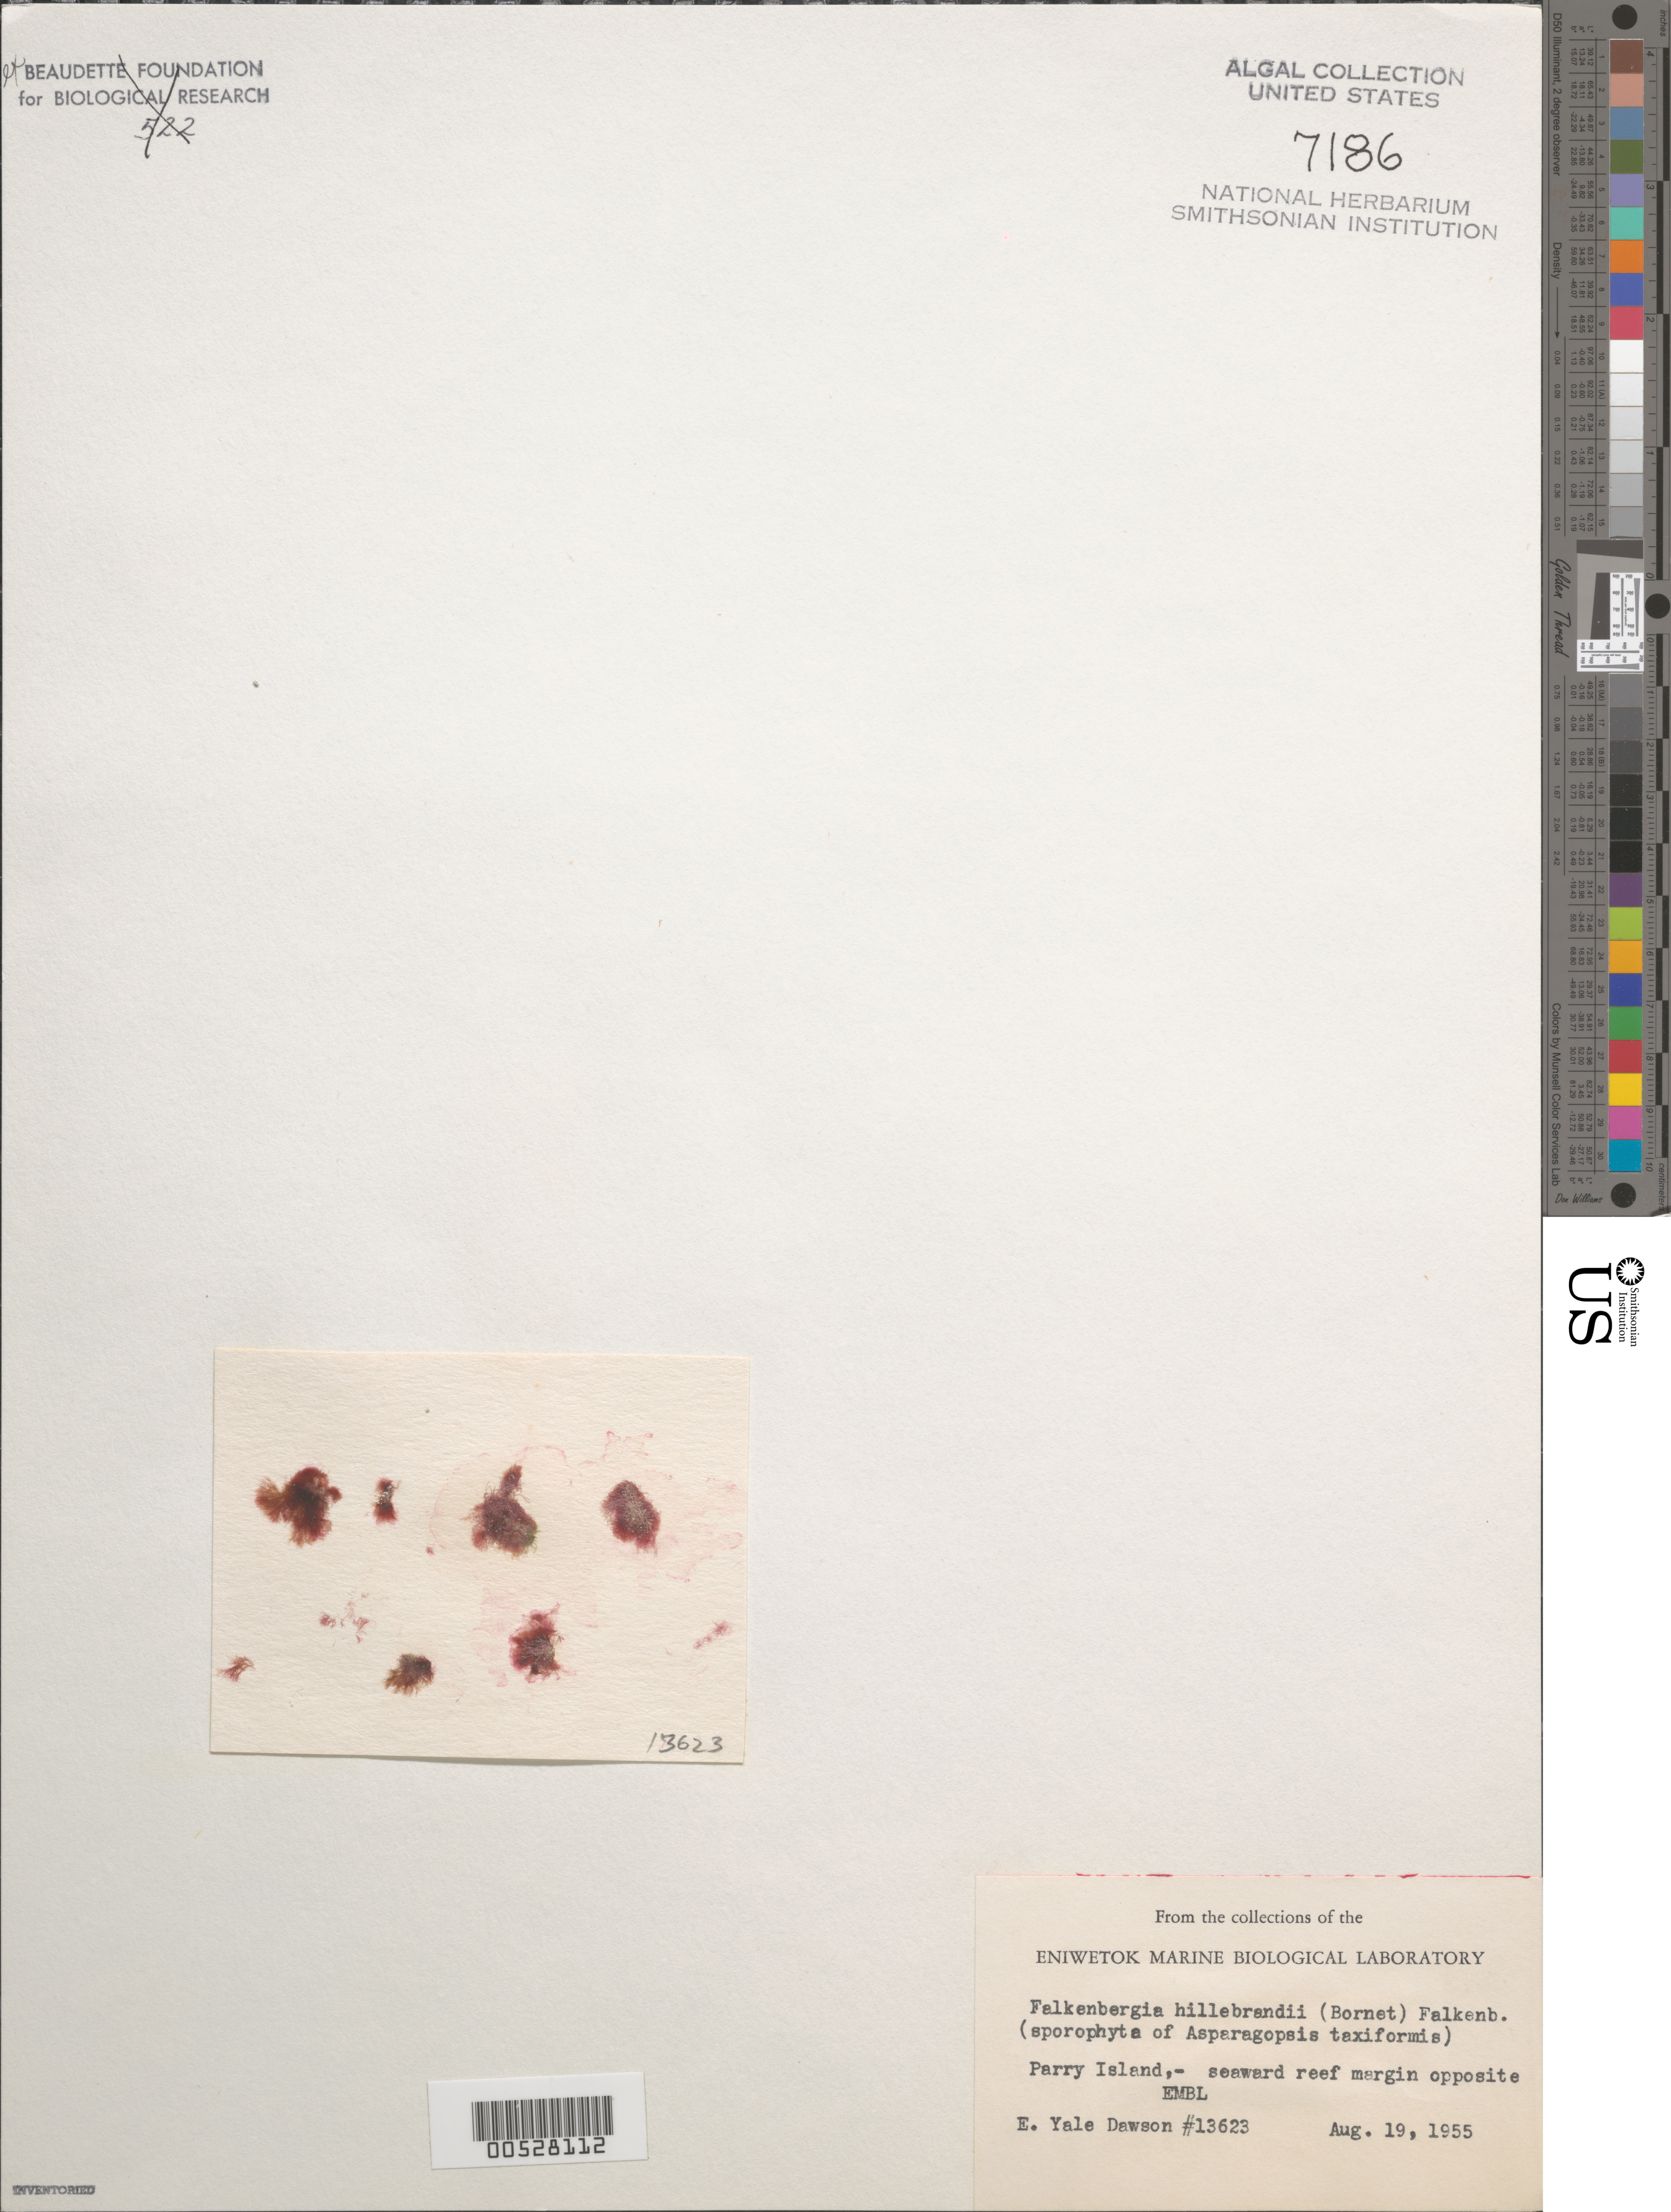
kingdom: Plantae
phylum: Rhodophyta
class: Florideophyceae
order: Bonnemaisoniales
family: Bonnemaisoniaceae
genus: Asparagopsis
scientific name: Asparagopsis taxiformis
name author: (Delile) Trevis.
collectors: E. Y. Dawson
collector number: EYD 13623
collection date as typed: August 19, 1955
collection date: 1955-08-19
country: Marshall Islands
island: Enewetak [Eniwetok] Atoll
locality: Parry Island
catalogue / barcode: US 7186